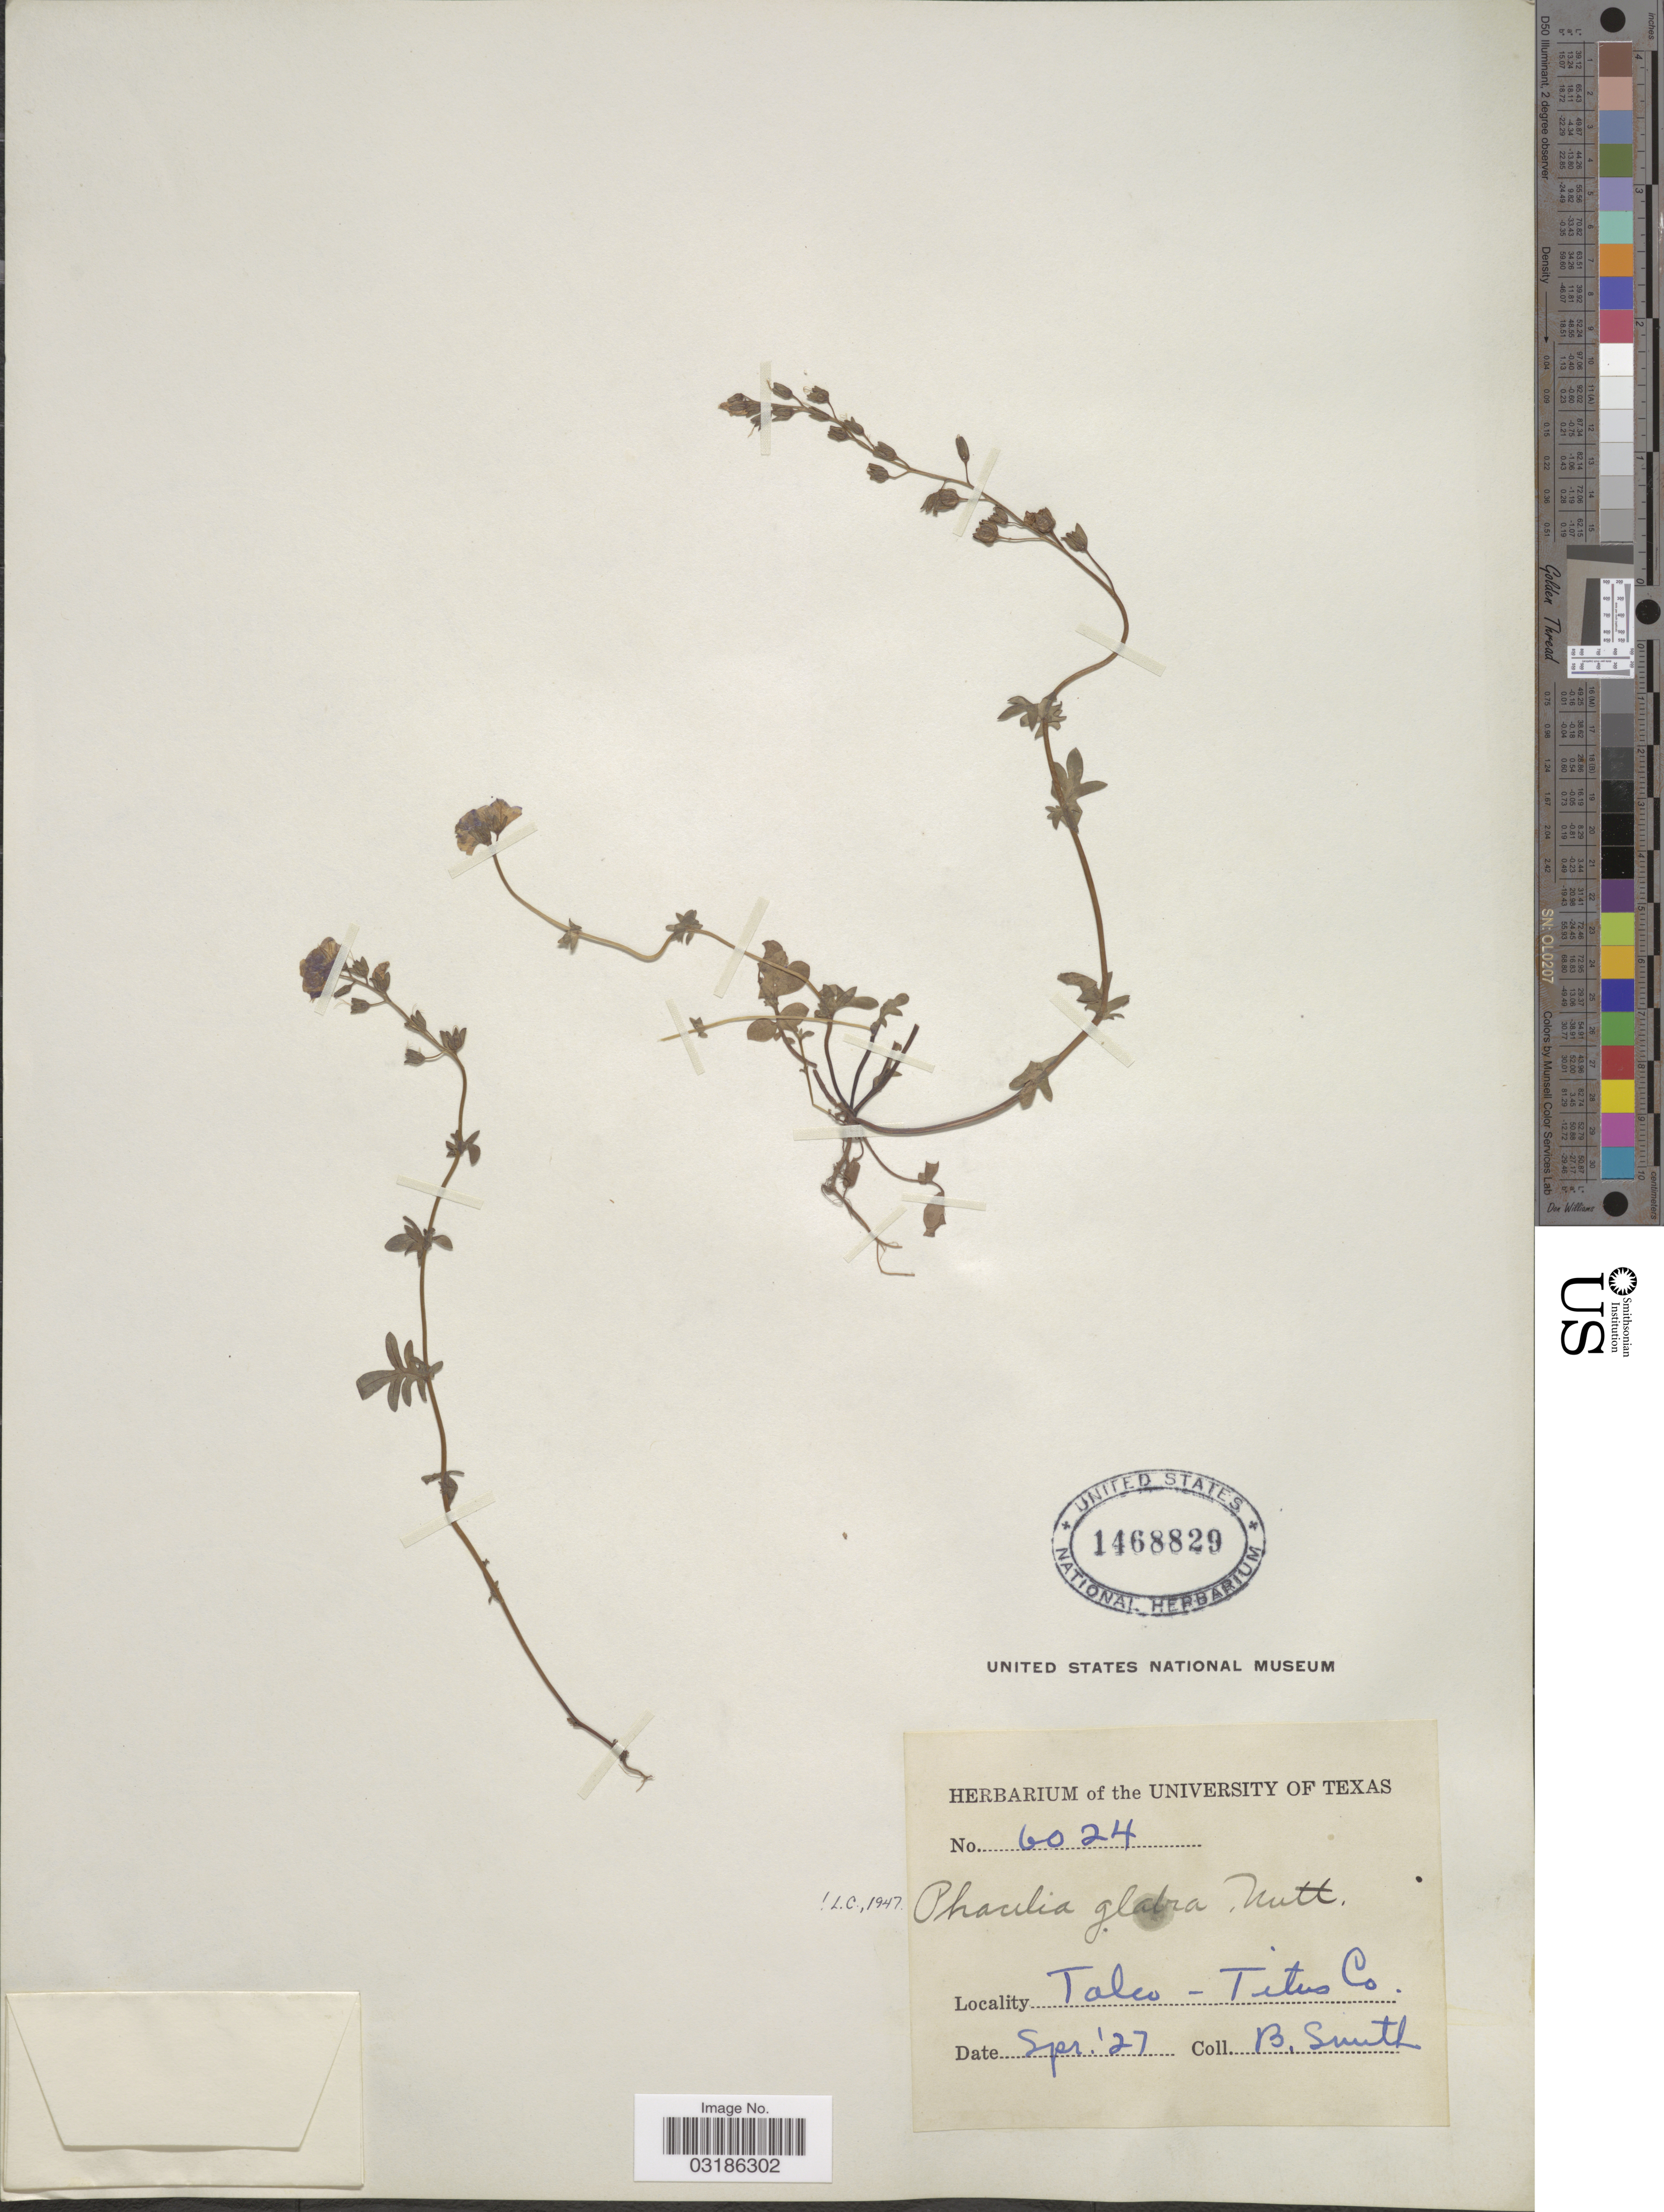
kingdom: Plantae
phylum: Tracheophyta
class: Magnoliopsida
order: Boraginales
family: Hydrophyllaceae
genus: Phacelia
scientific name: Phacelia glabra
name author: Nutt.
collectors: B. D. Smith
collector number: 6024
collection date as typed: Transcribed d/m/y: /4/27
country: United States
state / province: Texas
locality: Talco - Titus Co.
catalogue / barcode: US 1468829